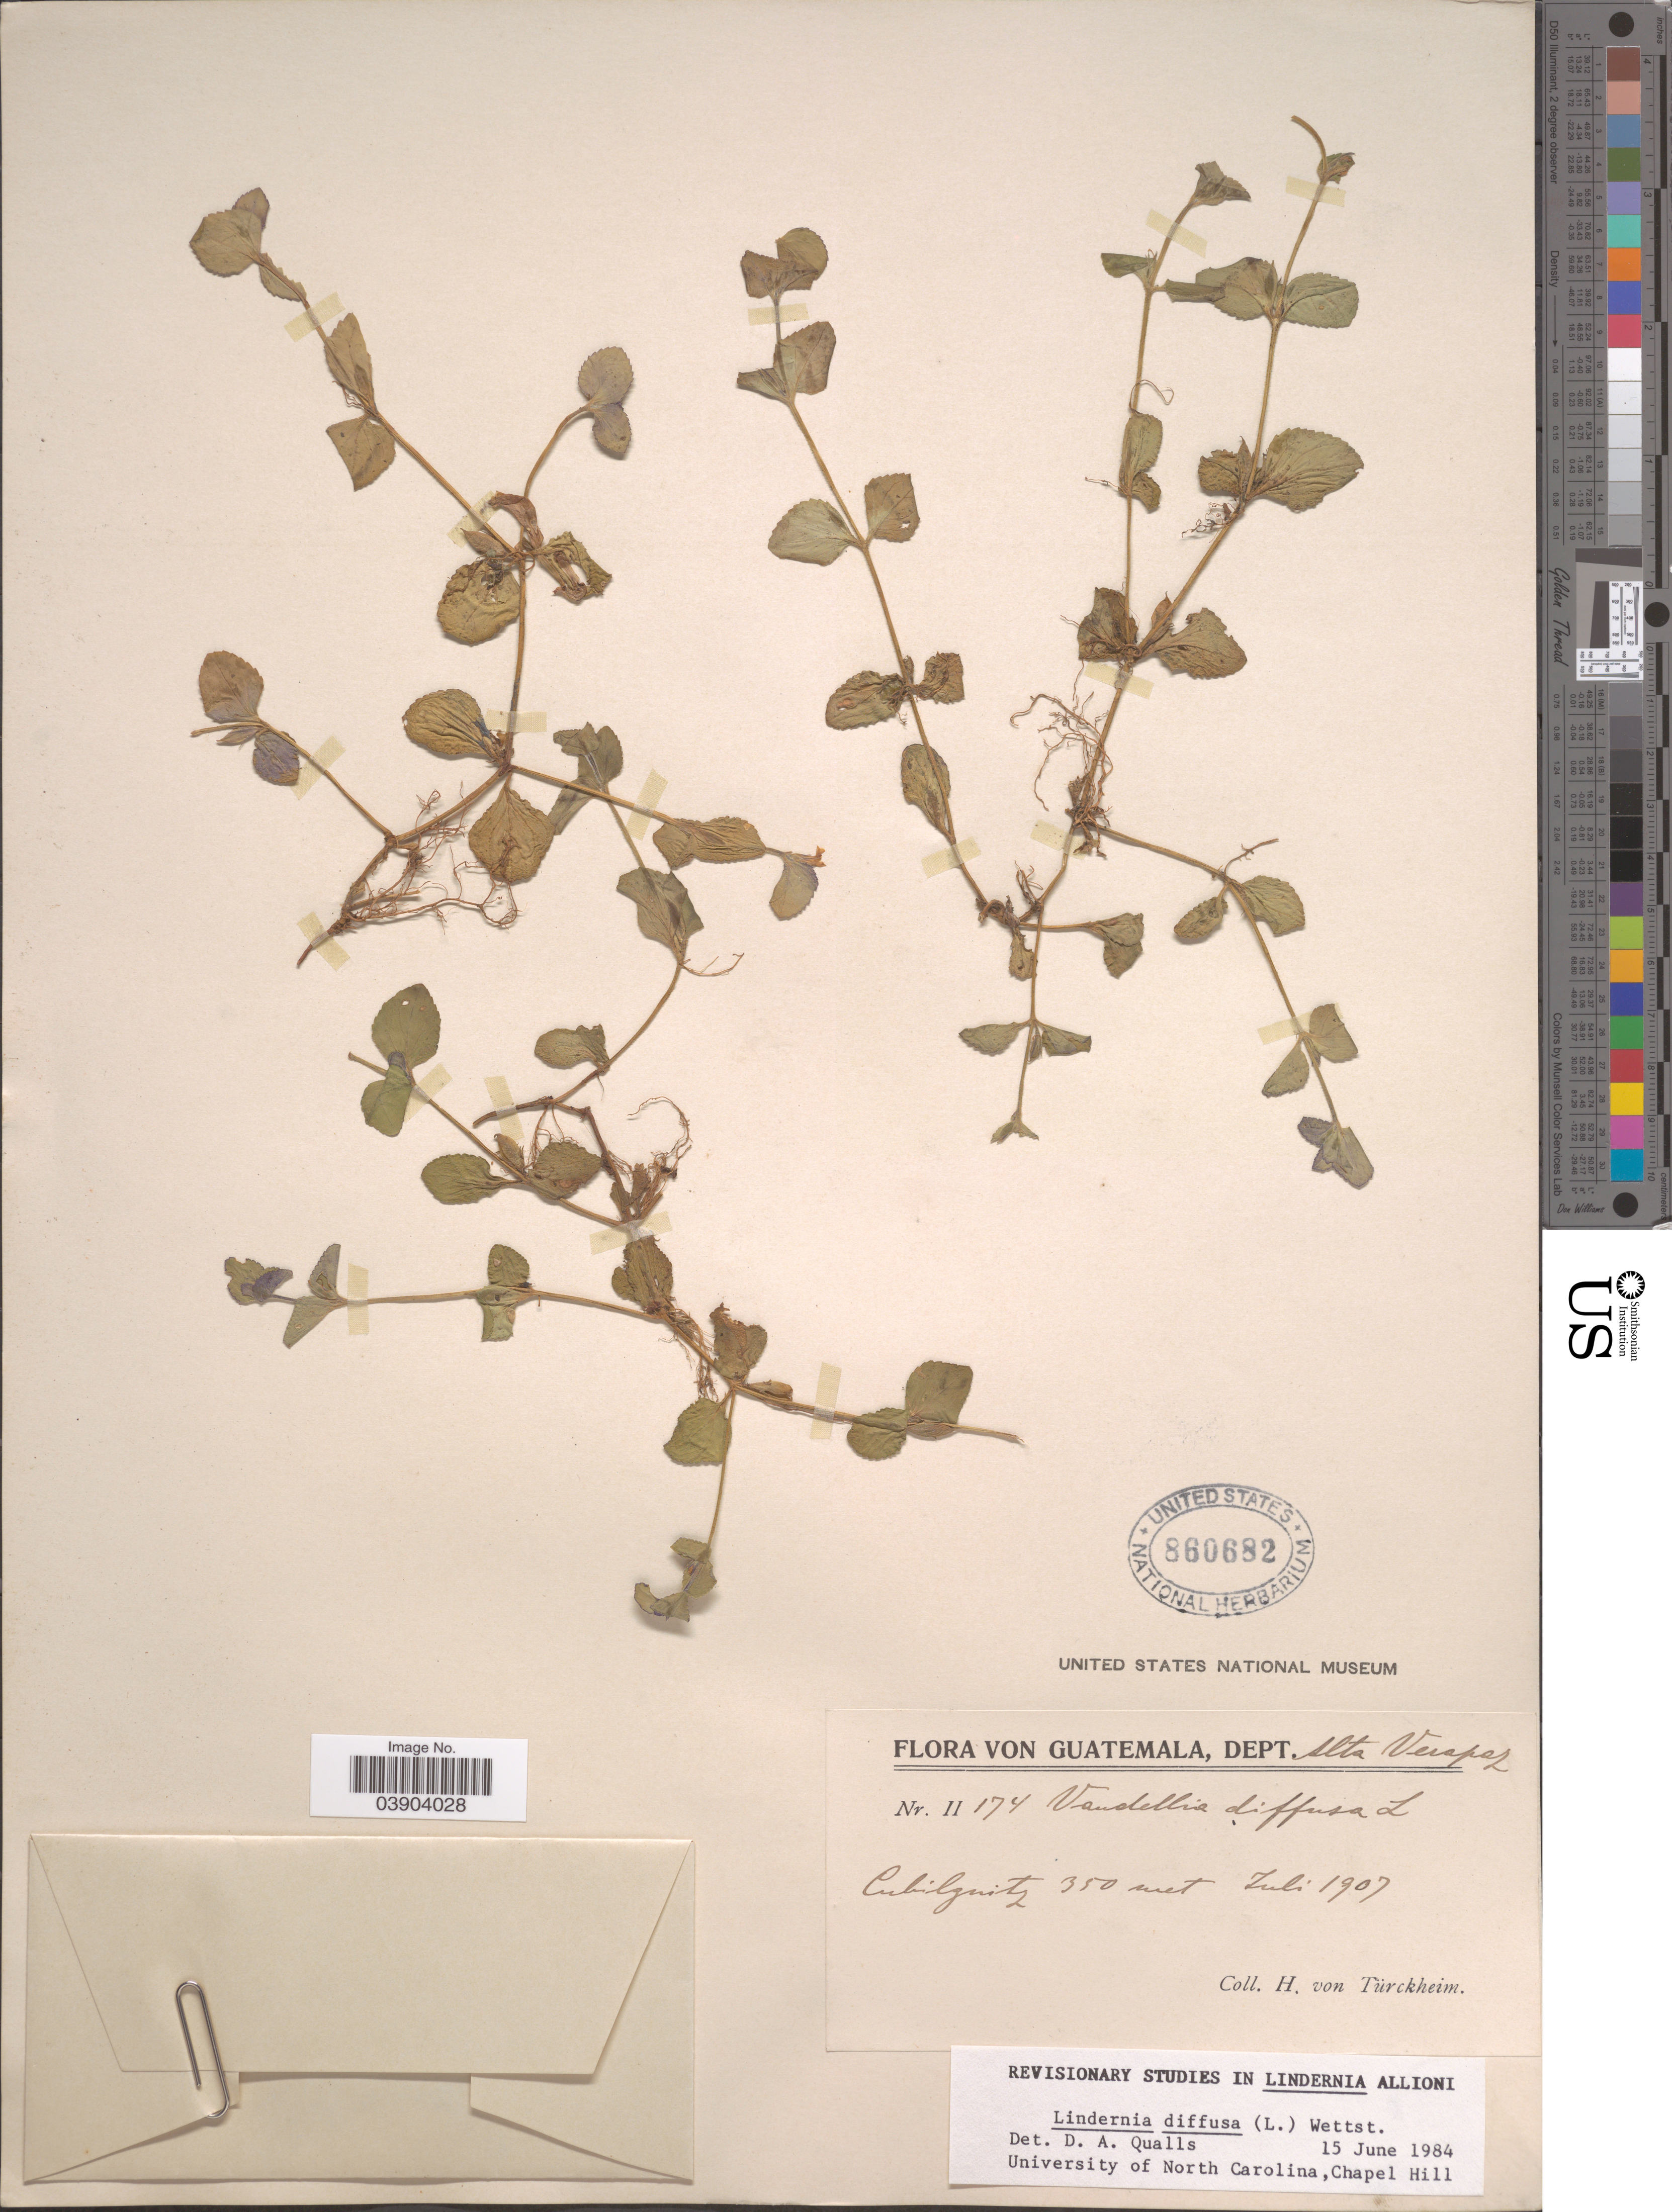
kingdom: Plantae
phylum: Tracheophyta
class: Magnoliopsida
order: Lamiales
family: Linderniaceae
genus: Lindernia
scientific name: Lindernia diffusa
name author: (L.) Wettst.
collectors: H. von Türckheim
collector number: II174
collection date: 1907-07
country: Guatemala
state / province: Alta Verapaz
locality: Dept. Alta Verapaz. Cubilguitz.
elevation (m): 350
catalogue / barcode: US 860682